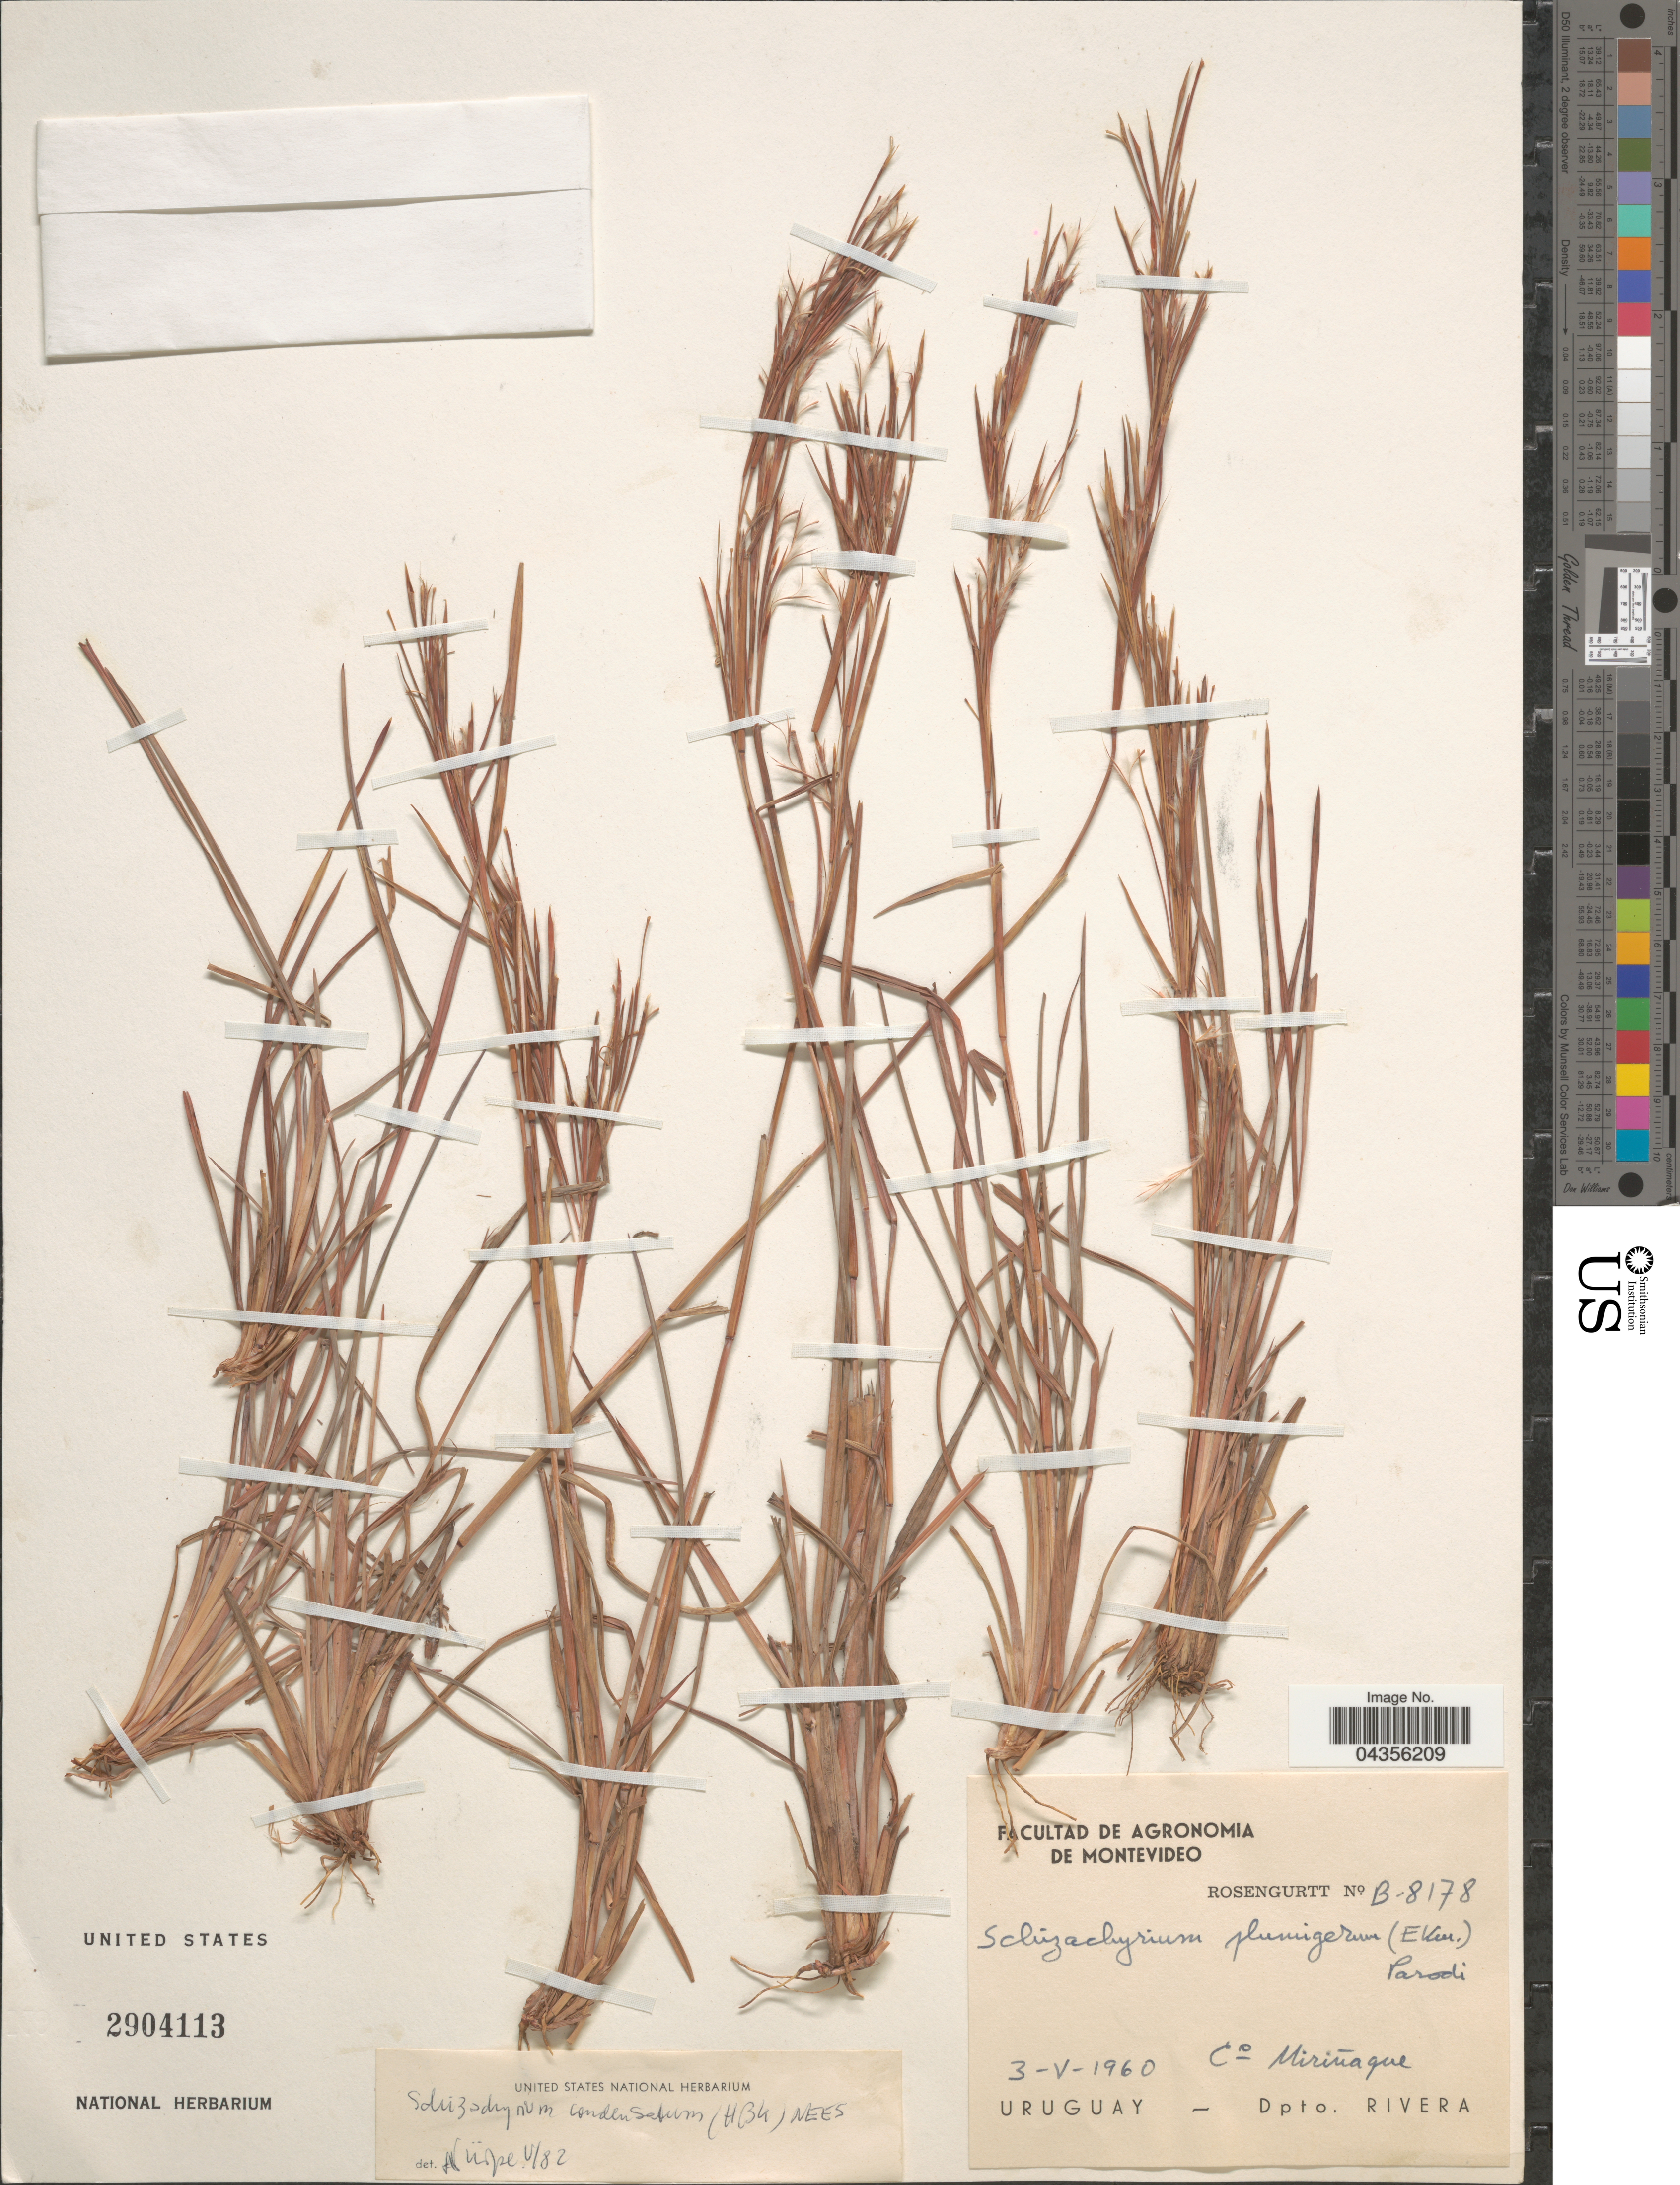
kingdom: Plantae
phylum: Tracheophyta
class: Liliopsida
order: Poales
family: Poaceae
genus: Schizachyrium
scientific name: Schizachyrium condensatum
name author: (Kunth) Nees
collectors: Rosengurtt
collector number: B-8178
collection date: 1960-05-03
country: Uruguay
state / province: Rivera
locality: C° Mirinaque. Dpto. Rivera.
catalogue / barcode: US 2904113